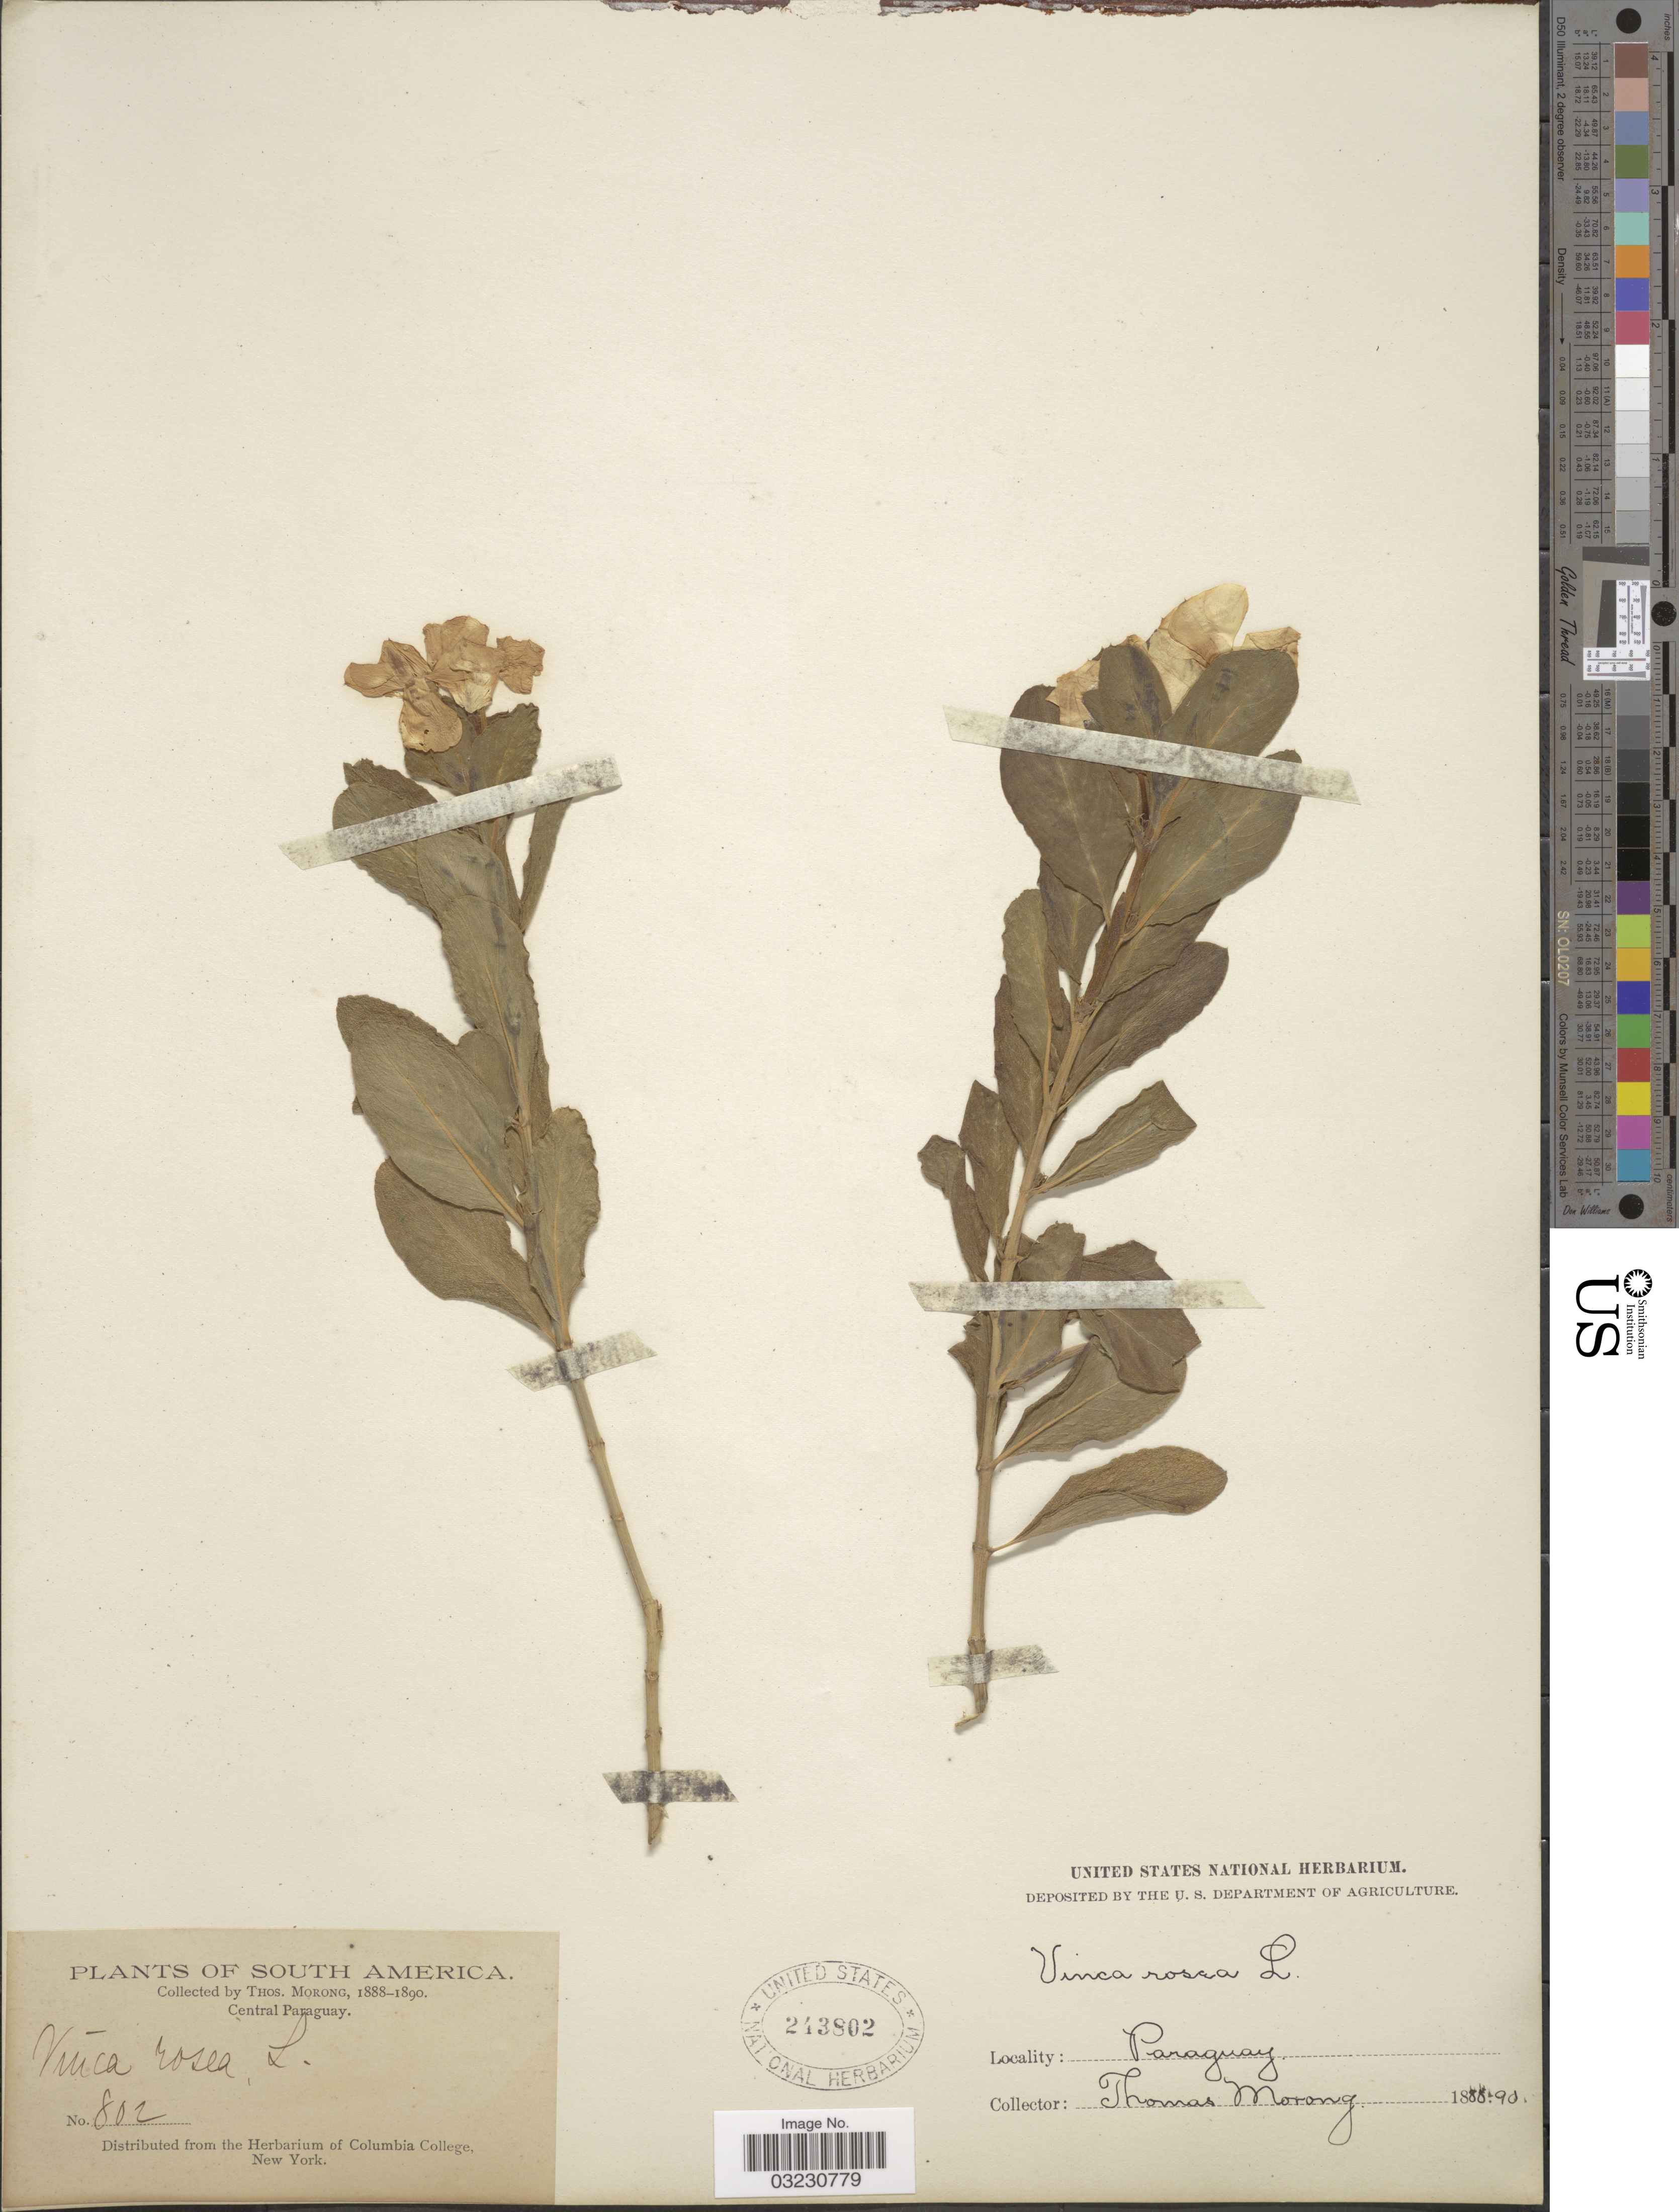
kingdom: Plantae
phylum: Tracheophyta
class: Magnoliopsida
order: Gentianales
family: Apocynaceae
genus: Catharanthus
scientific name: Catharanthus roseus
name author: (L.) G. Don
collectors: ex herb. T. Morong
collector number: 802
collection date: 1888/1890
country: Paraguay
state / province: Central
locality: Central Paraguay.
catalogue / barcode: US 243802